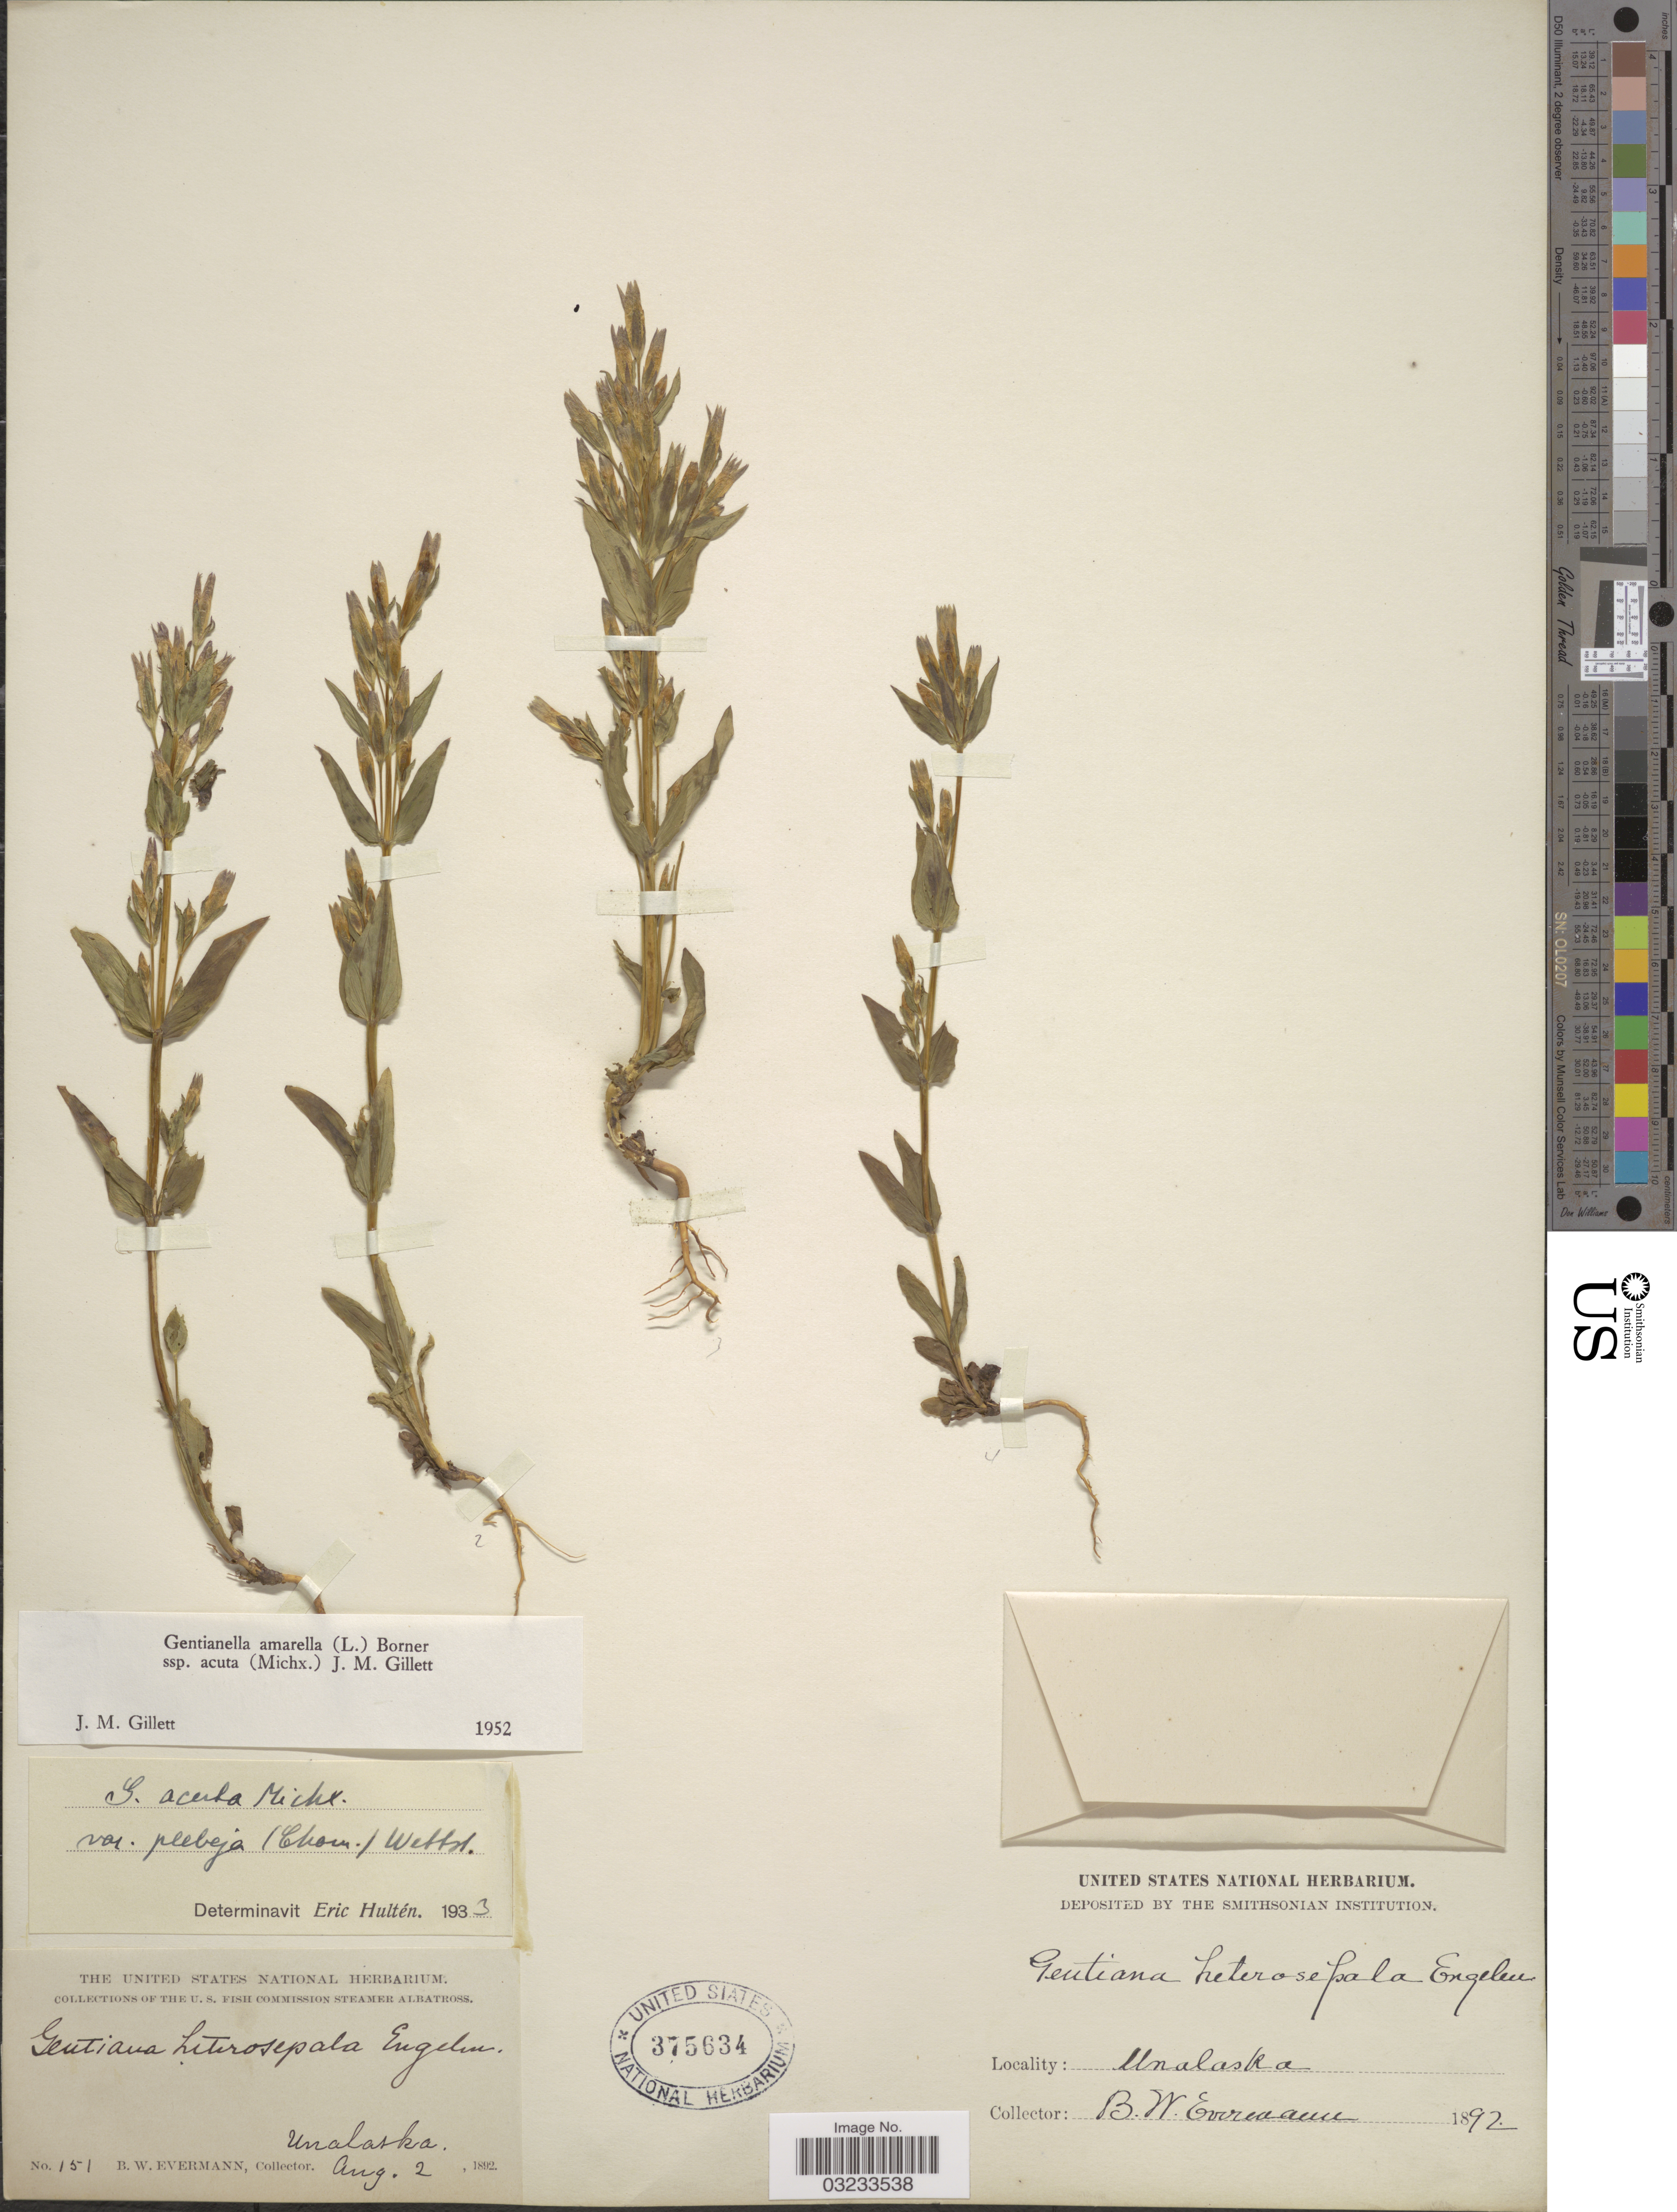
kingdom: Plantae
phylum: Tracheophyta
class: Magnoliopsida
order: Gentianales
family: Gentianaceae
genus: Gentiana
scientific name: Gentiana acuta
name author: Michx.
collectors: B. W. Evermann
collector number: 151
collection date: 1892-08-02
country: United States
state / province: Alaska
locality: Unalaska.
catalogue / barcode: US 375634